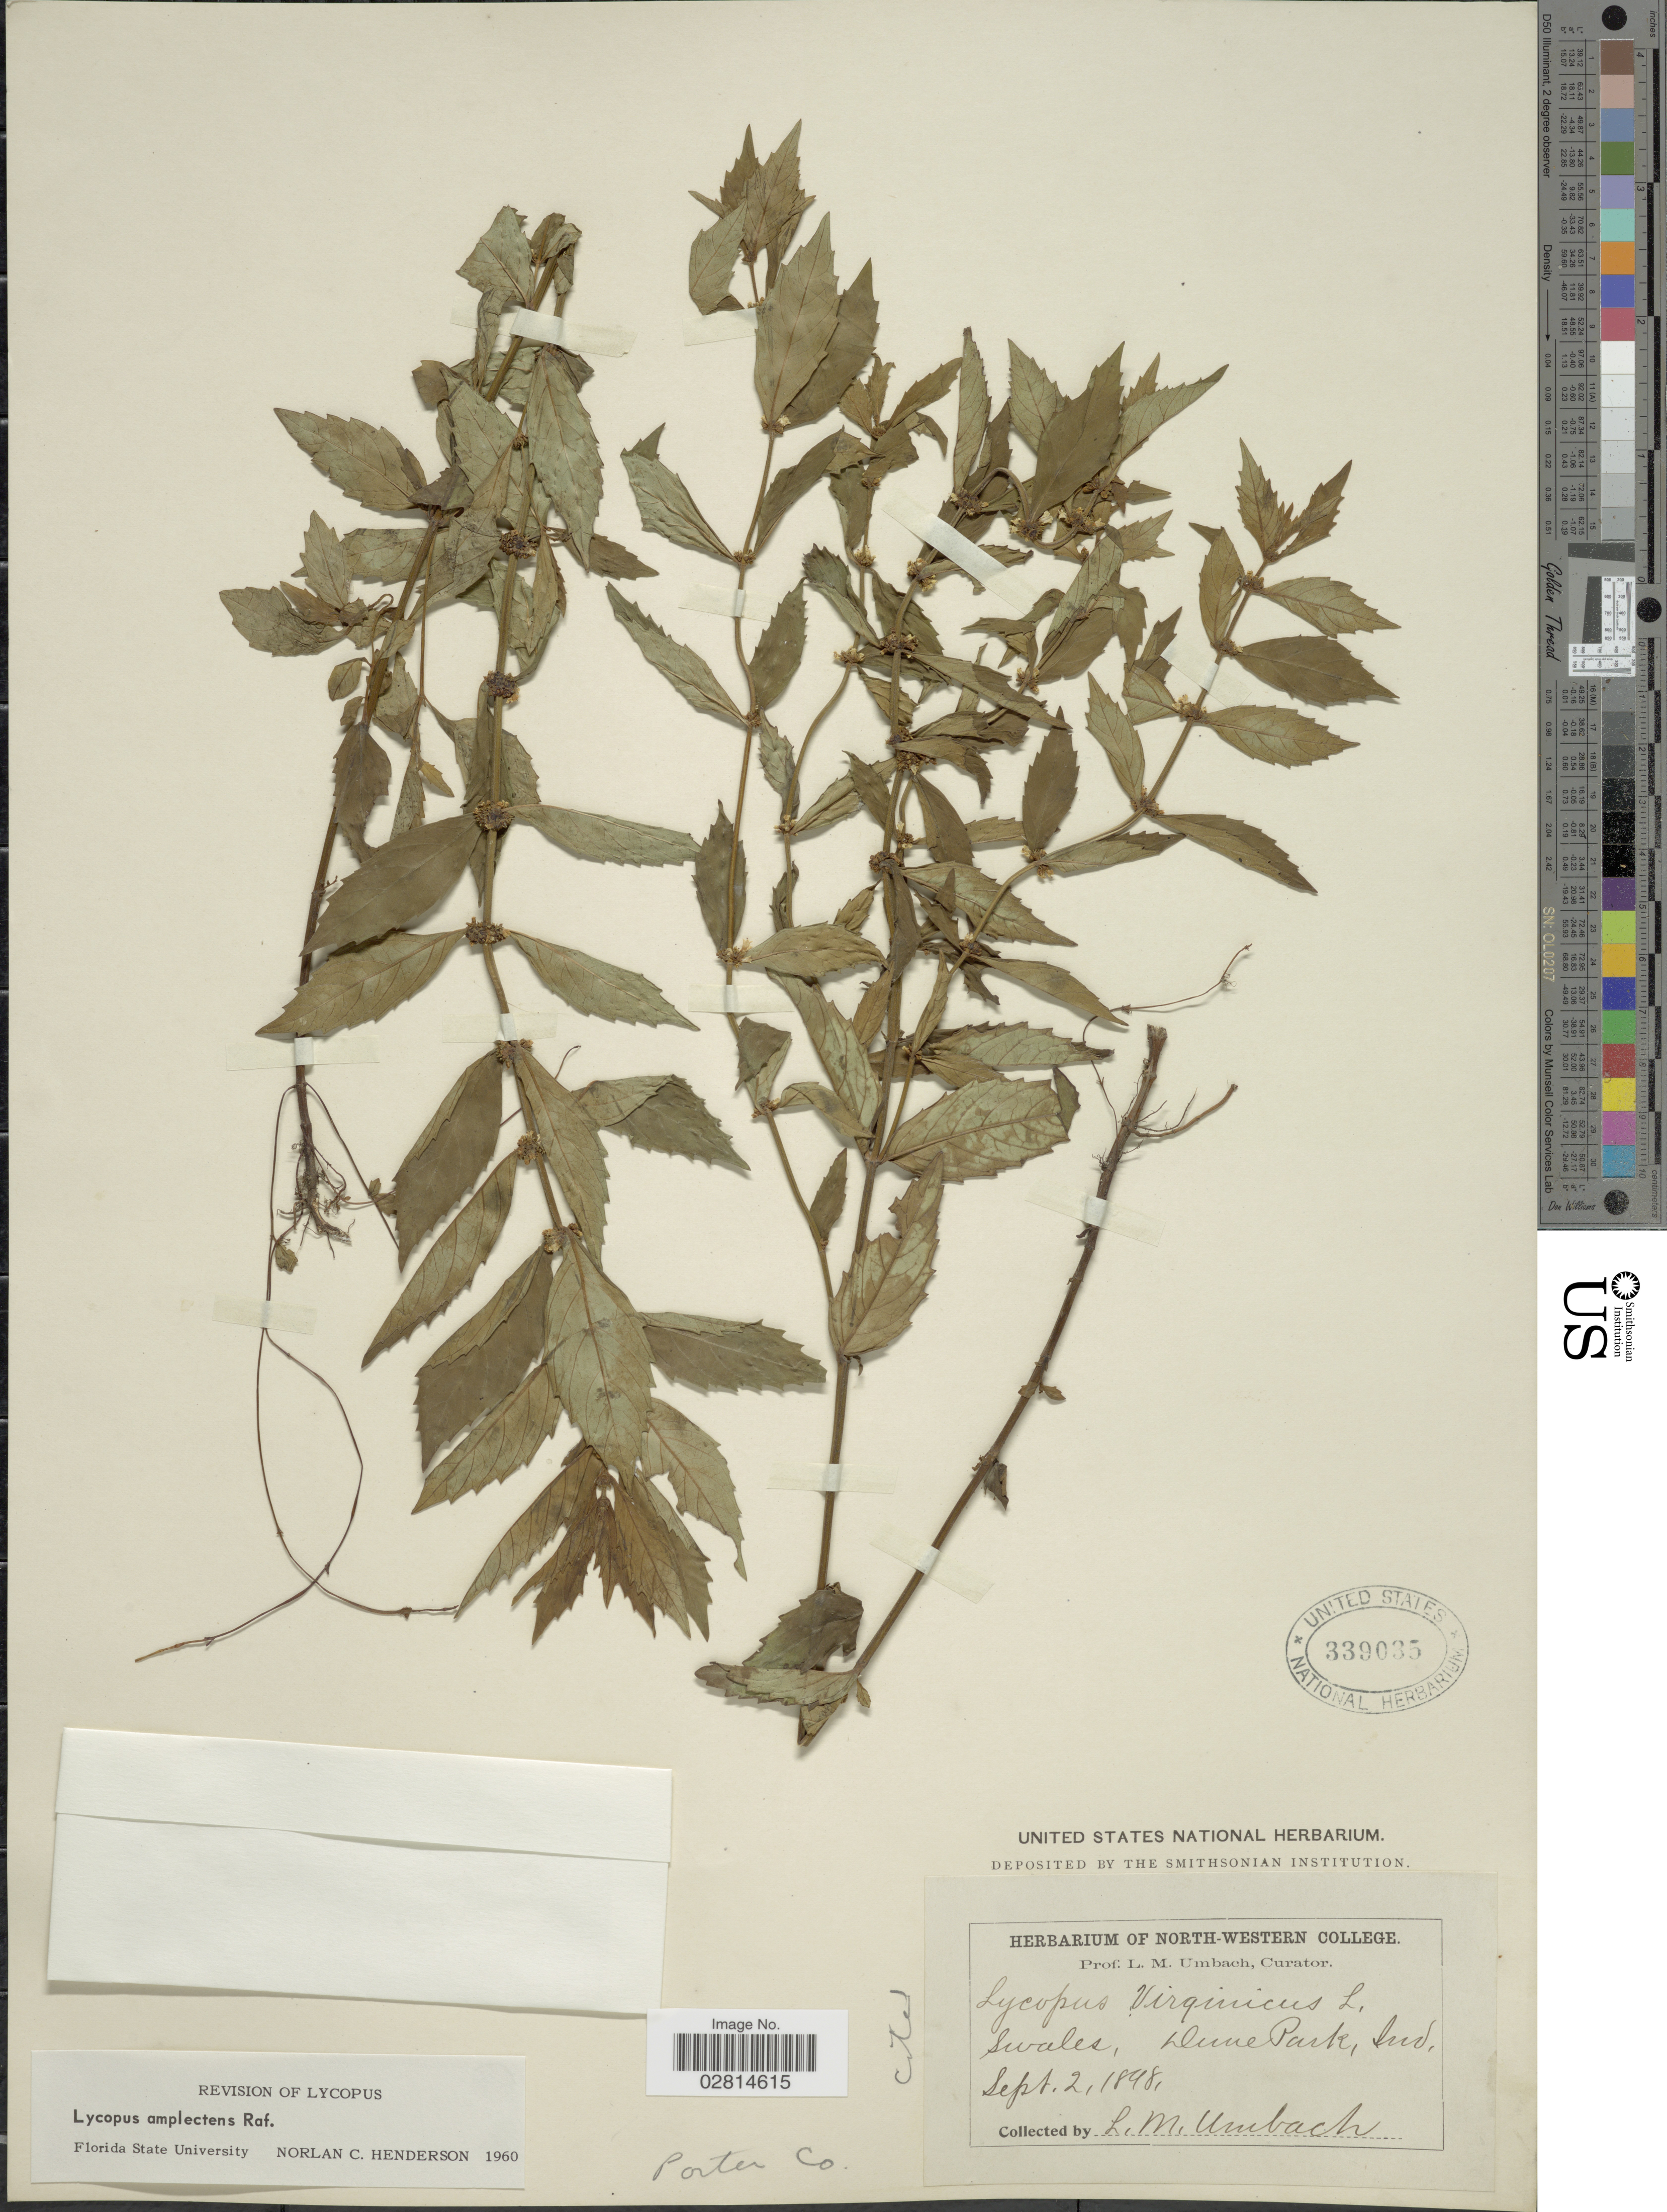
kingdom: Plantae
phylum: Tracheophyta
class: Magnoliopsida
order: Lamiales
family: Lamiaceae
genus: Lycopus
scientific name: Lycopus amplectens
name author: Raf.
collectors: L. M. Umbach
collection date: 1898-09-02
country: United States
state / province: Indiana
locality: Swales, Dune Park. Porter Co.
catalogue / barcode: US 339035